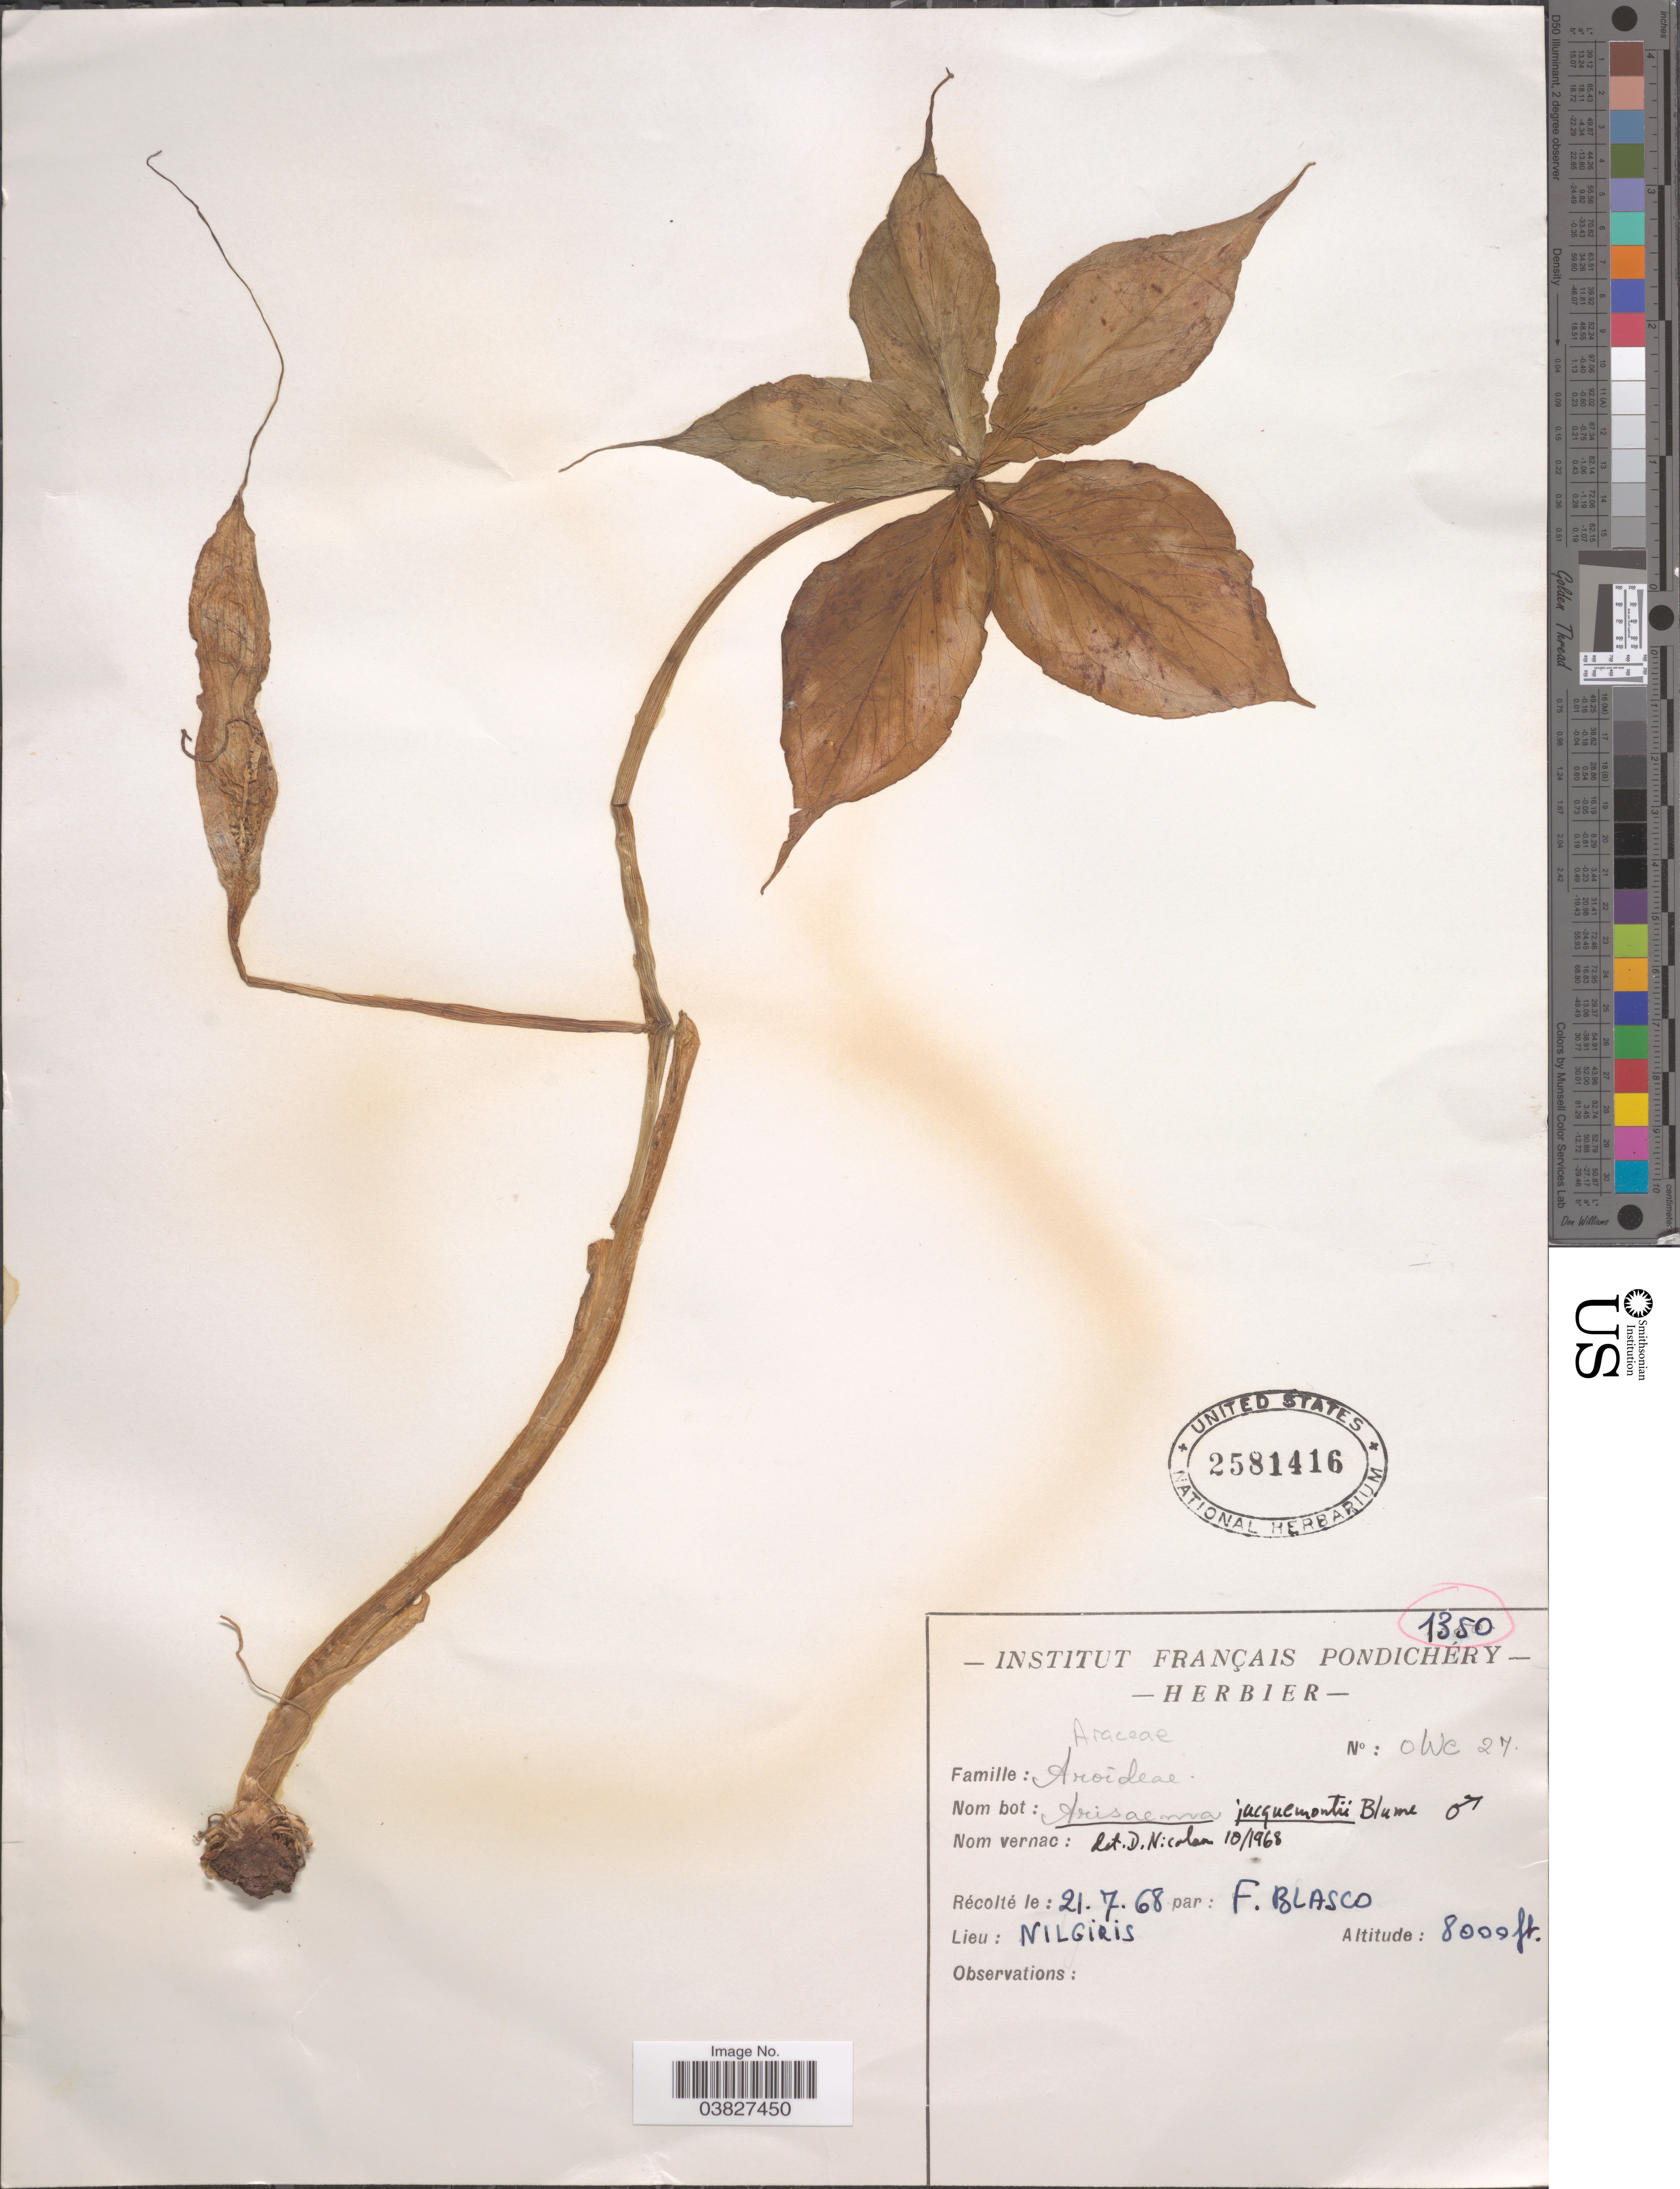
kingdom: Plantae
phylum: Tracheophyta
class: Liliopsida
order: Alismatales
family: Araceae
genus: Arisaema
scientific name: Arisaema jacquemontii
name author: Blume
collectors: F. Blasco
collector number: oWc27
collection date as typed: Transcribed d/m/y: 21/7/68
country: India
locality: Nilgiris.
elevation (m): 2438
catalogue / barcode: US 2581416